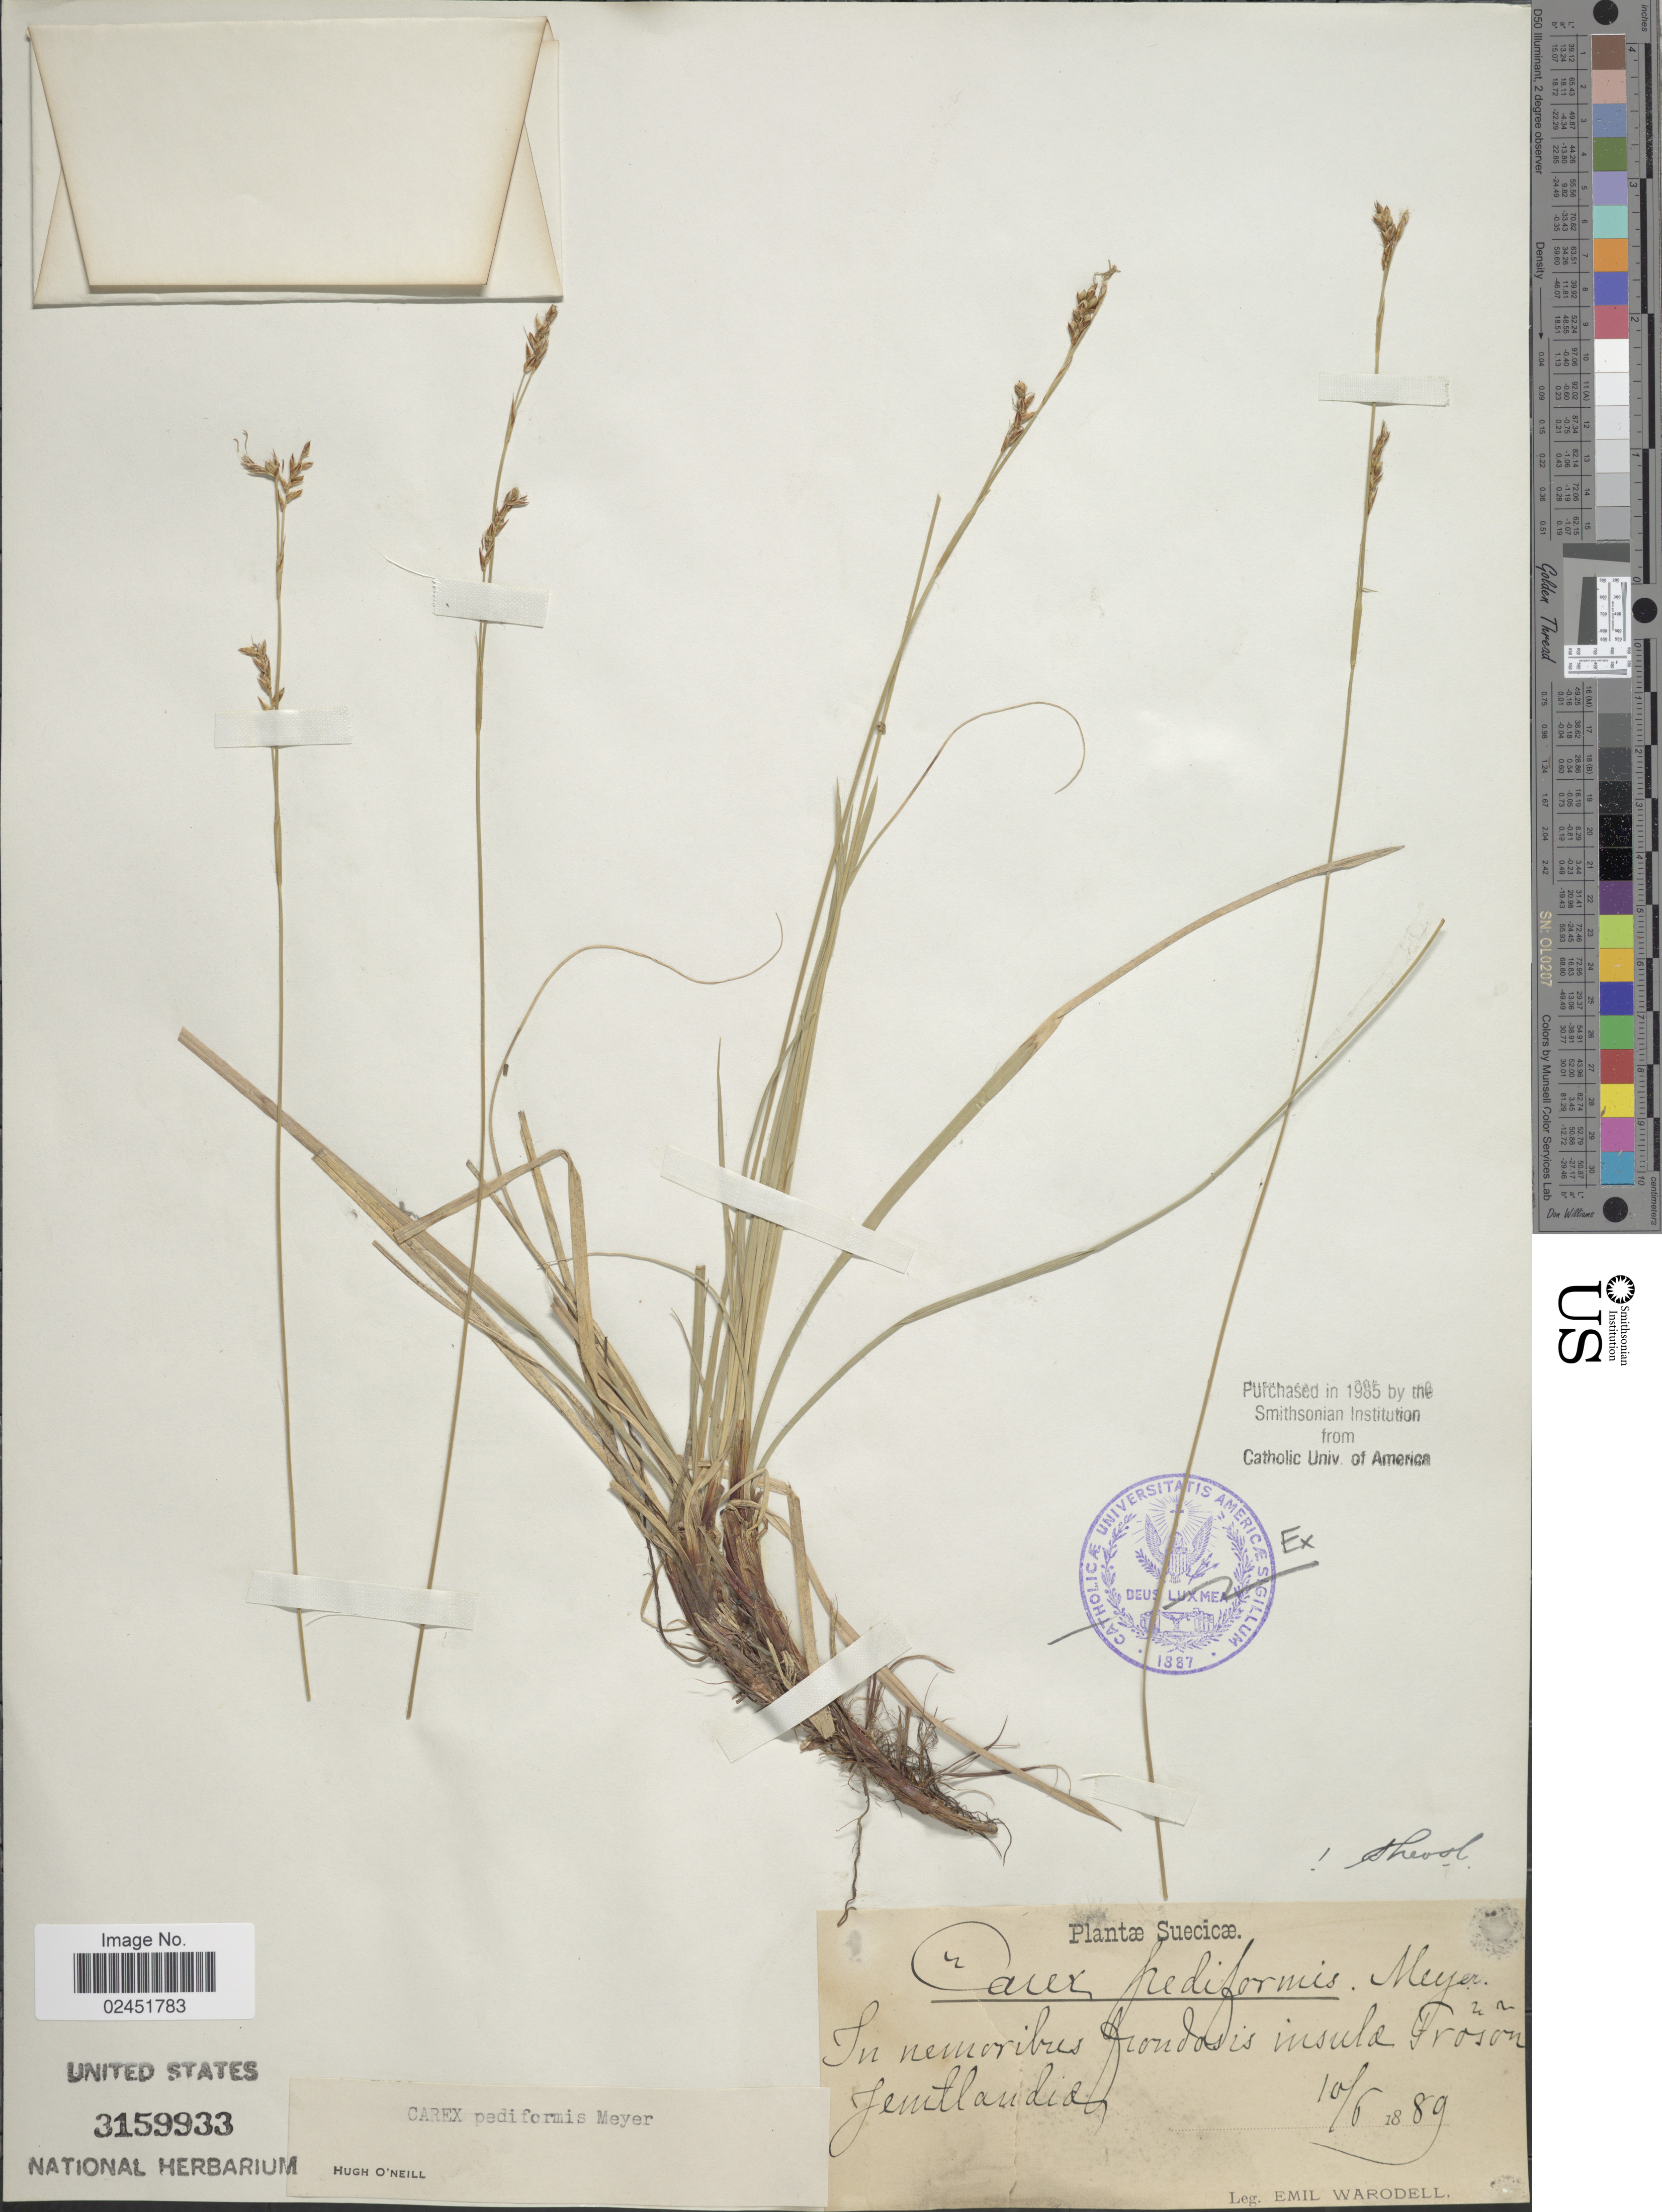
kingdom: Plantae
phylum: Tracheophyta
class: Liliopsida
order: Poales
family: Cyperaceae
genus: Carex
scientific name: Carex pediformis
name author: C.A. Mey.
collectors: E. Warodell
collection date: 1889-06-10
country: Sweden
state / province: Jämtland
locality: Suecicae. In nemoribus frondosis insula Frösön Jemtlandia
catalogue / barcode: US 3159933